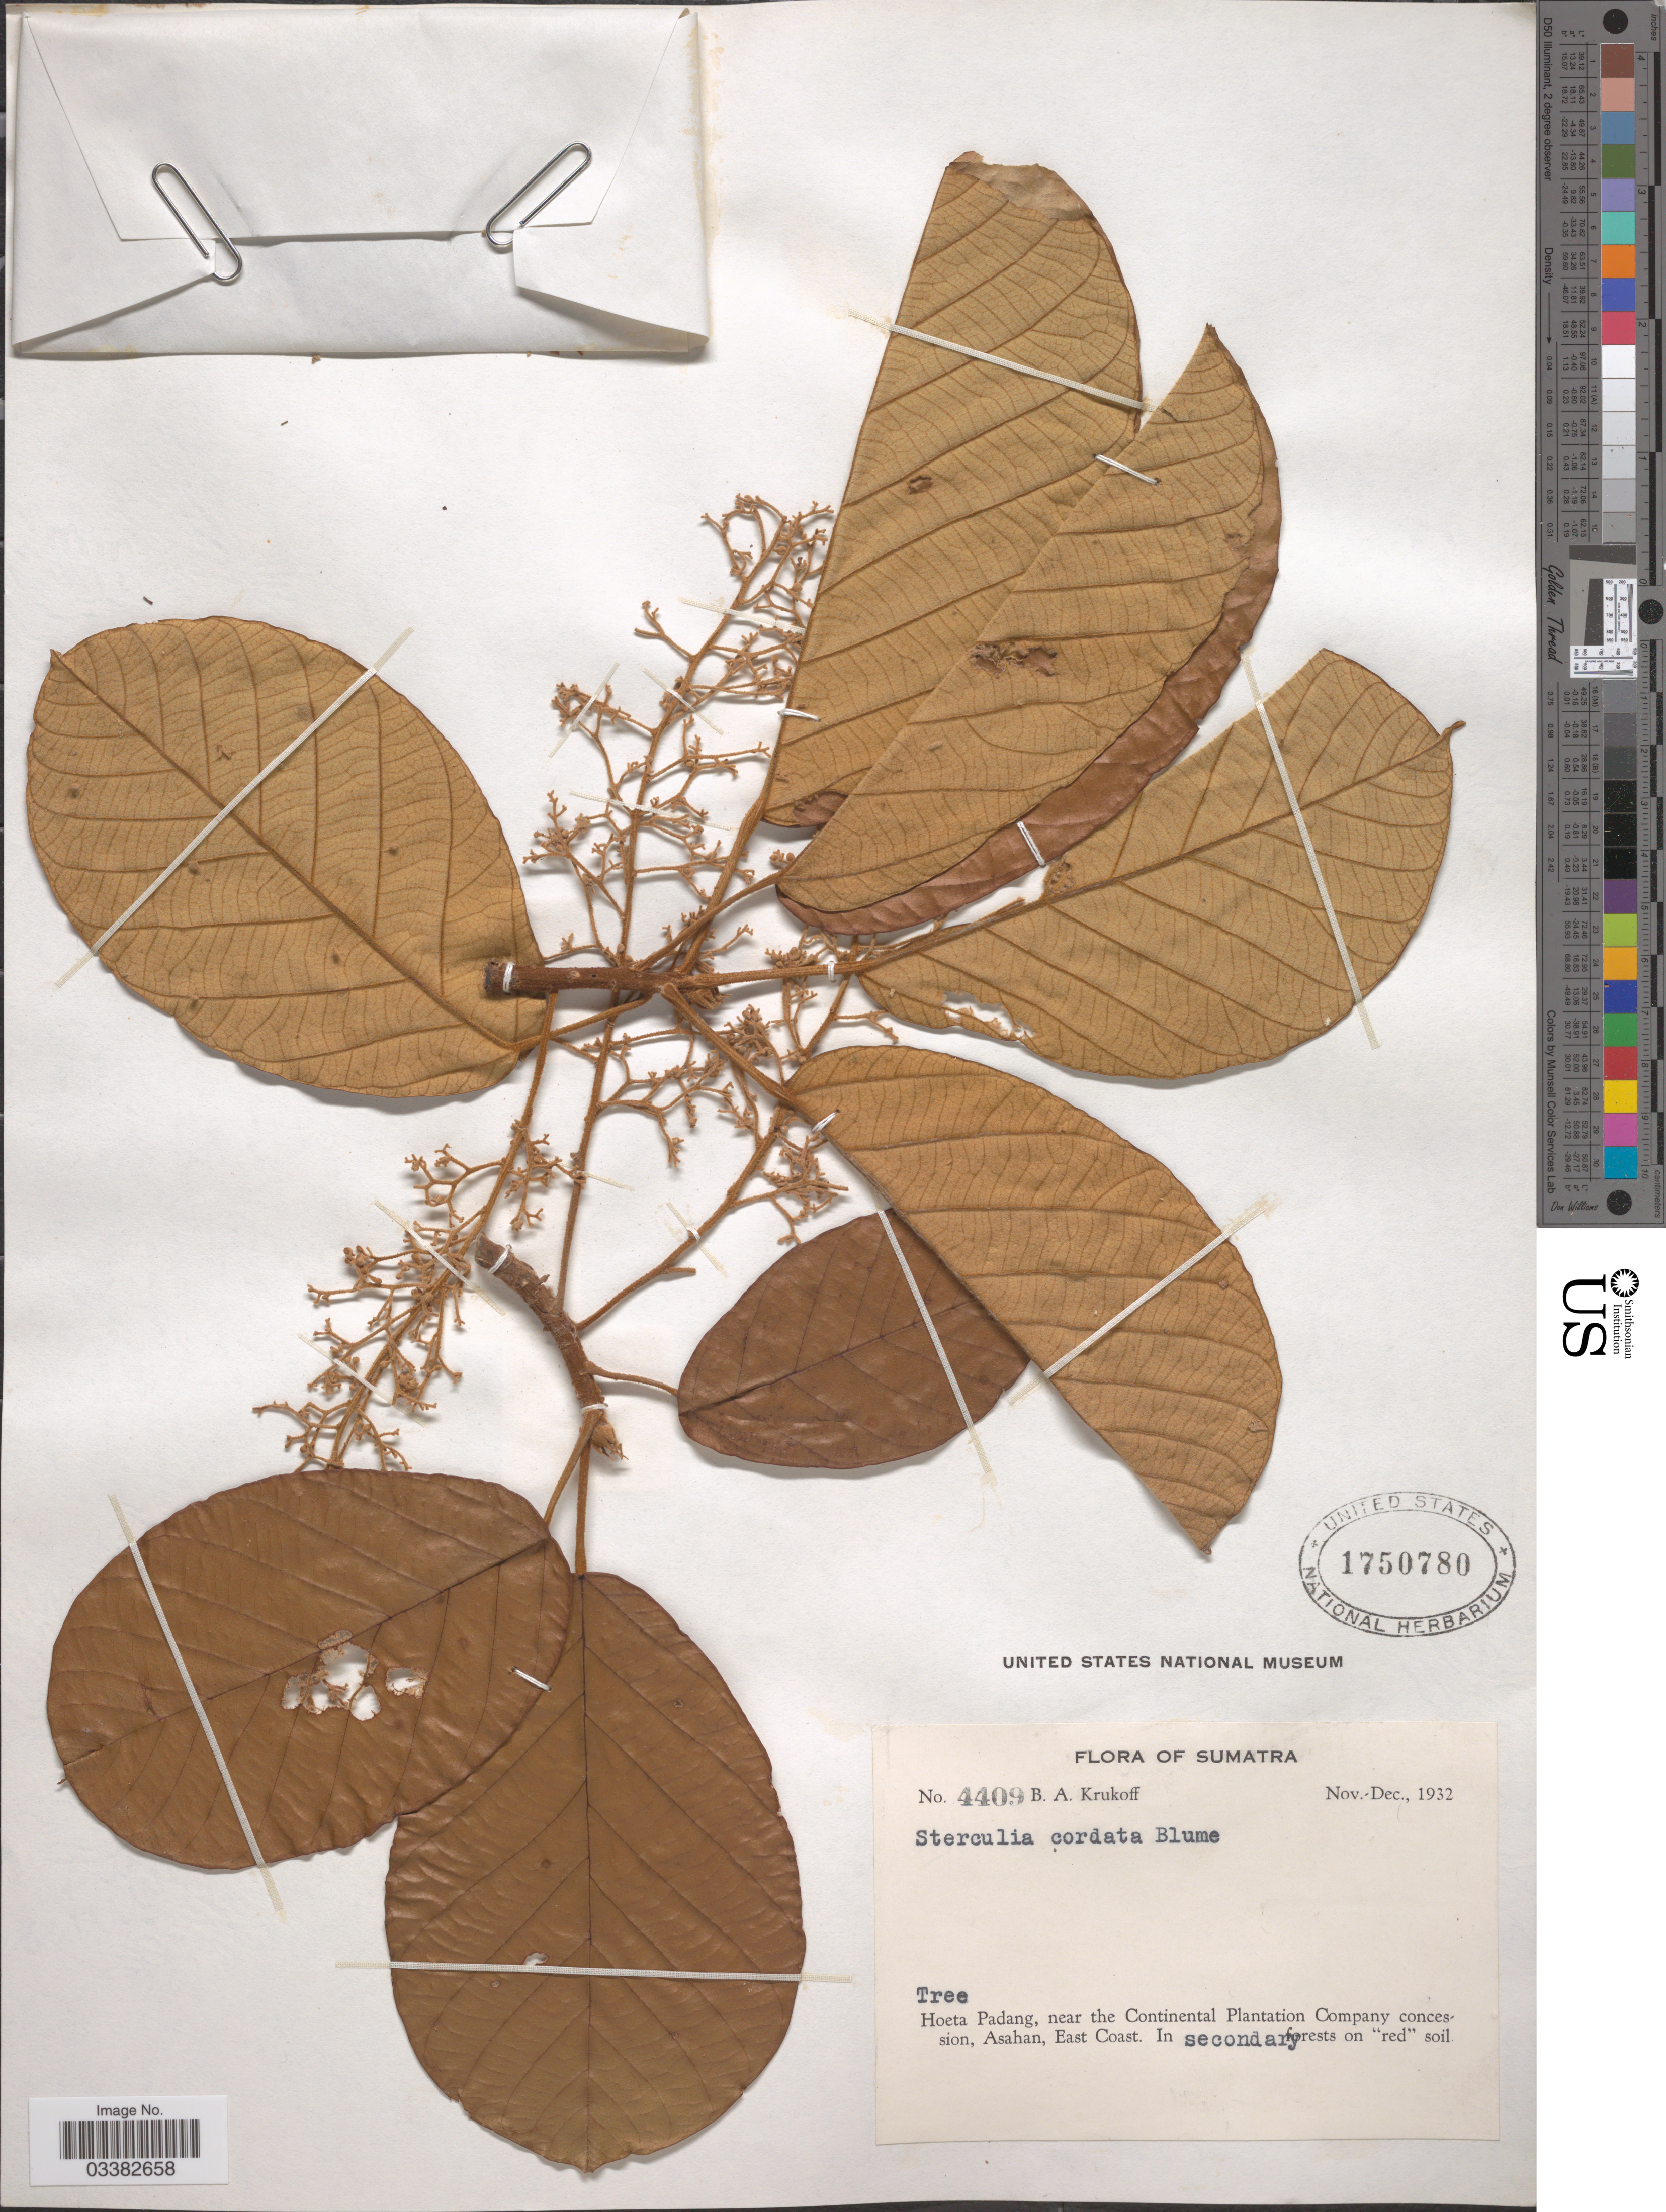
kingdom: Plantae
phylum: Tracheophyta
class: Magnoliopsida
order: Malvales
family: Malvaceae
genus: Sterculia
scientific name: Sterculia cordata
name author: Blume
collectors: B. A. Krukoff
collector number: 4409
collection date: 1932-11/1932-12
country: Indonesia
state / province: Sumatra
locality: Hoeta Padang, near the Continental Plantation Company concession, Asahan, East Coast.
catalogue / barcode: US 1750780